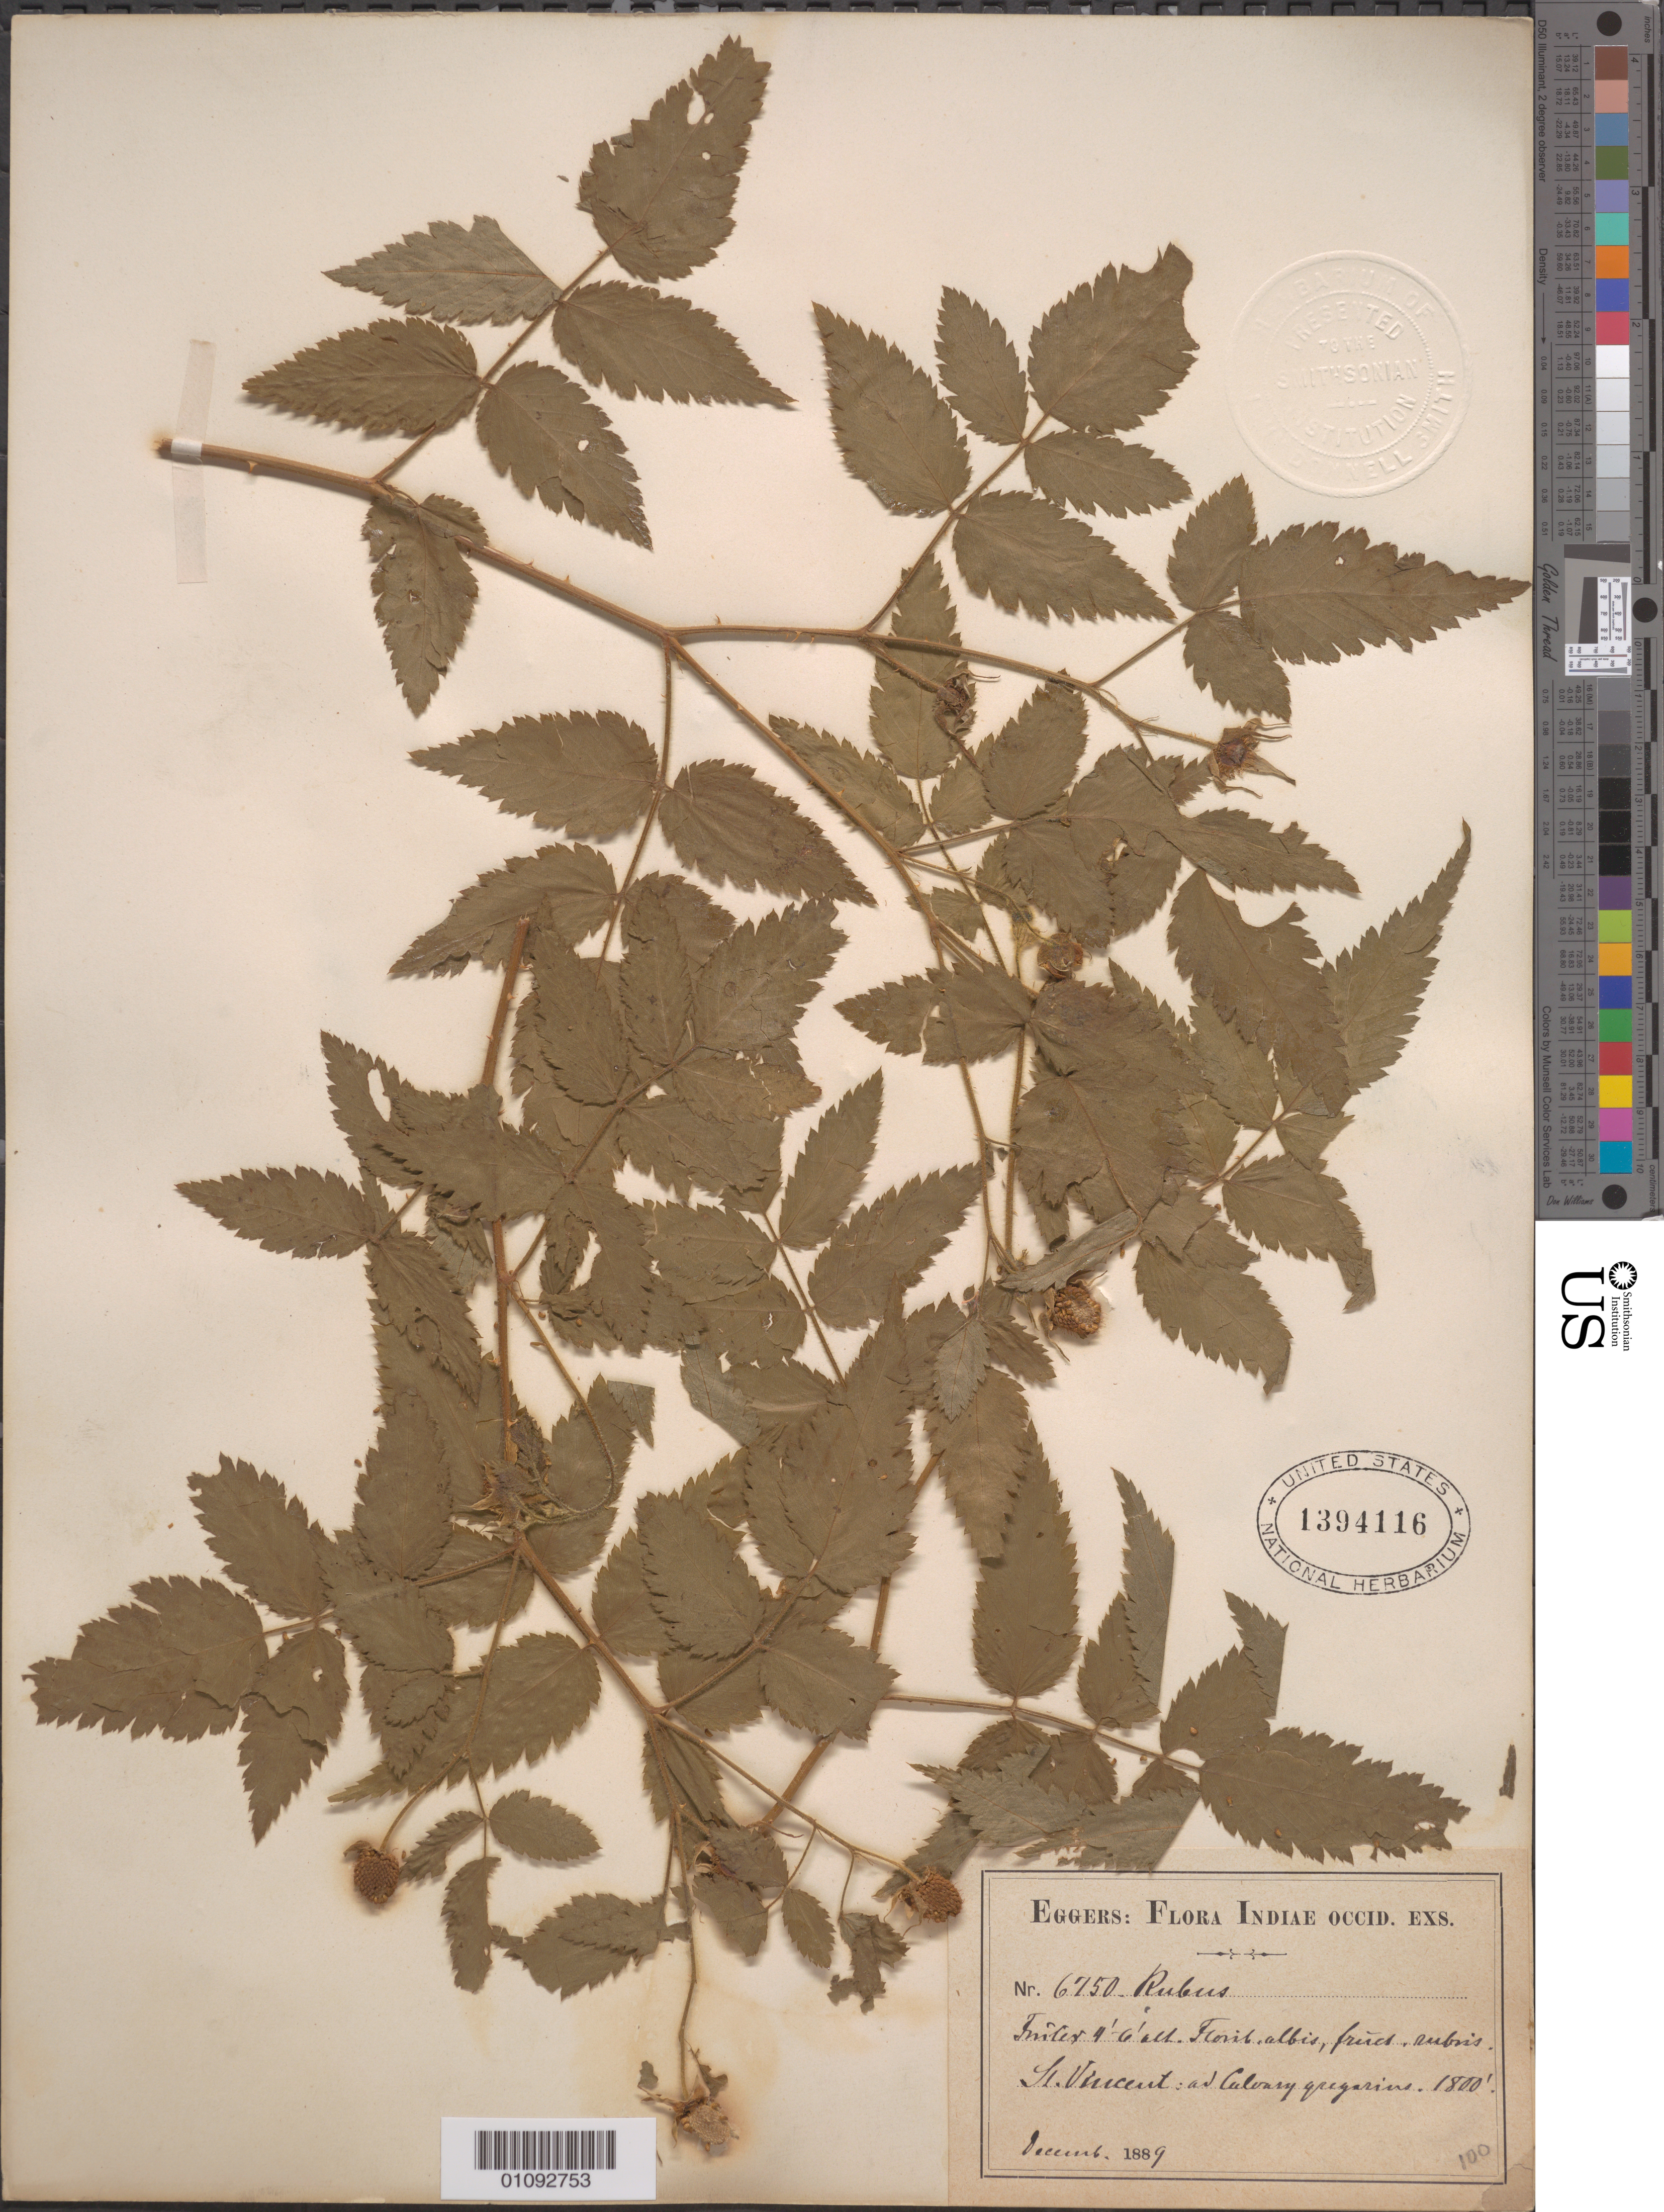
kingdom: Plantae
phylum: Tracheophyta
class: Magnoliopsida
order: Rosales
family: Rosaceae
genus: Rubus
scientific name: Rubus rosifolius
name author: Sm.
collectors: H. F. A. von Eggers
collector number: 6750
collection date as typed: Dec 1889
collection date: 1889-12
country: St. Vincent - Grenadines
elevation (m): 549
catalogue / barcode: US 1394116